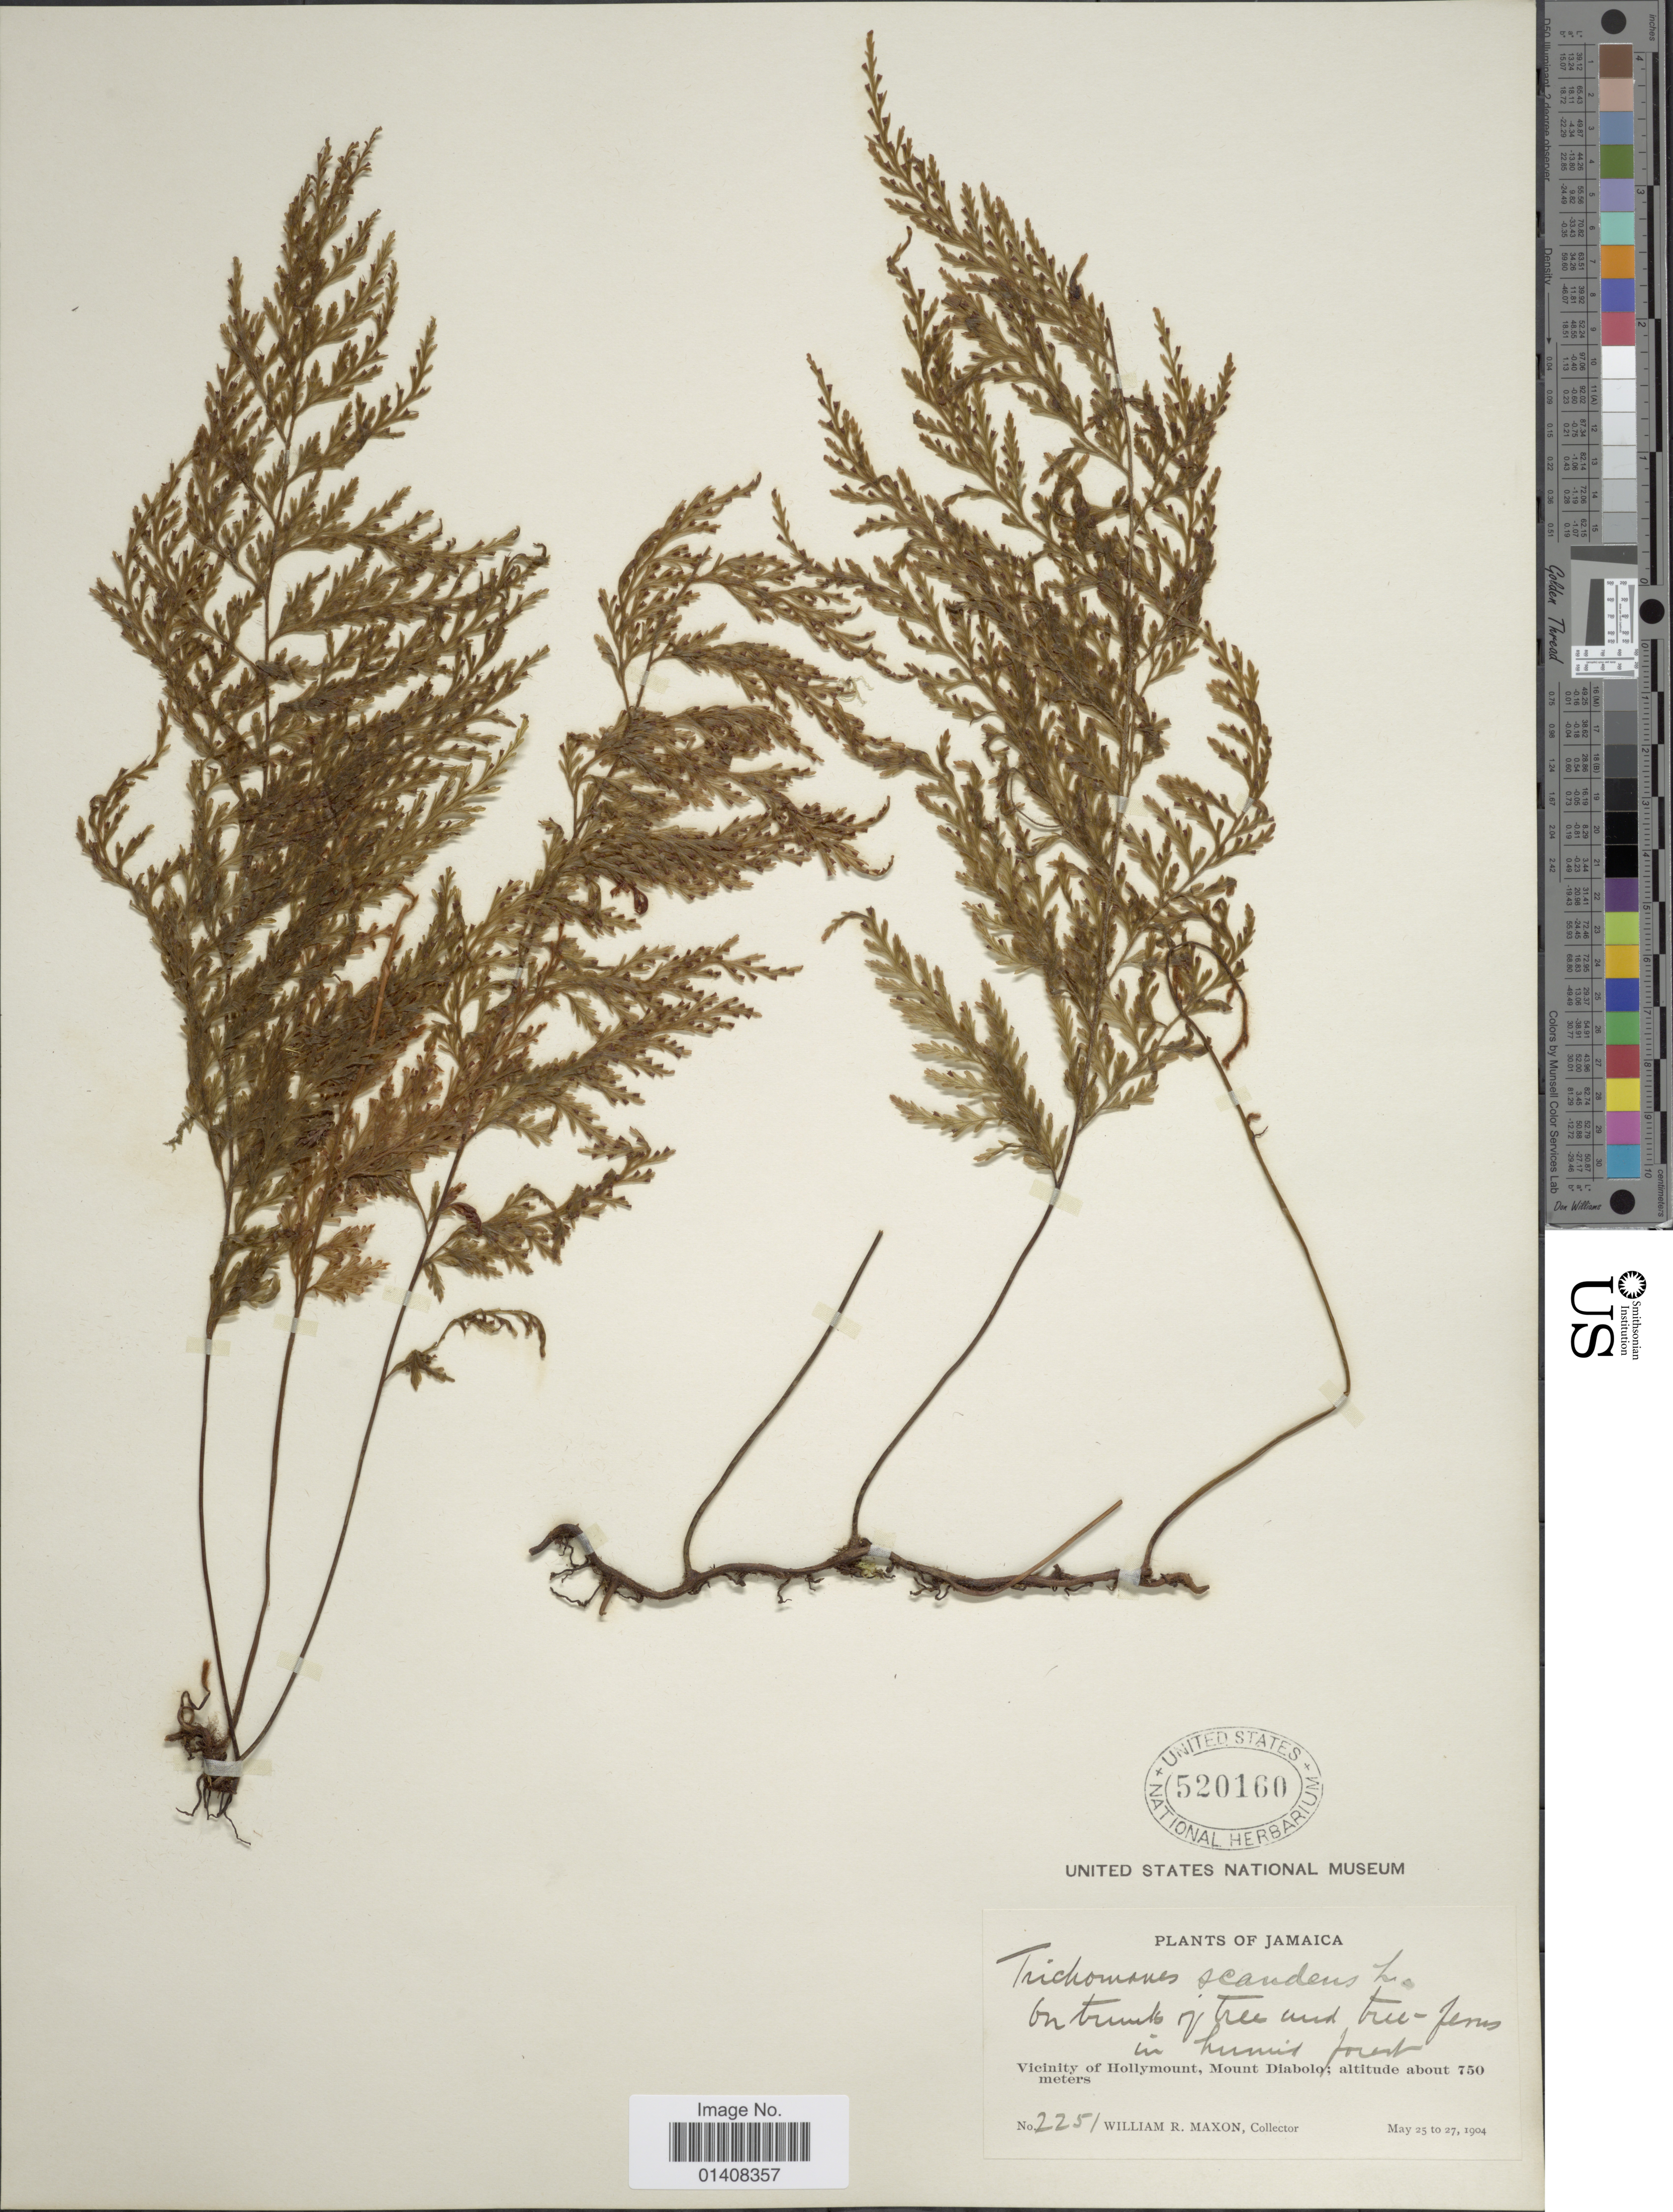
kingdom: Plantae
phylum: Tracheophyta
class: Polypodiopsida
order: Hymenophyllales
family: Hymenophyllaceae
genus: Trichomanes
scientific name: Trichomanes scandens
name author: L.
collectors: W. R. Maxon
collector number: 2251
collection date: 1904-05-25/1904-05-27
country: Jamaica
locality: Vicinity of Hollymount, Mount Diabolo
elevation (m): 750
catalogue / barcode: US 520160